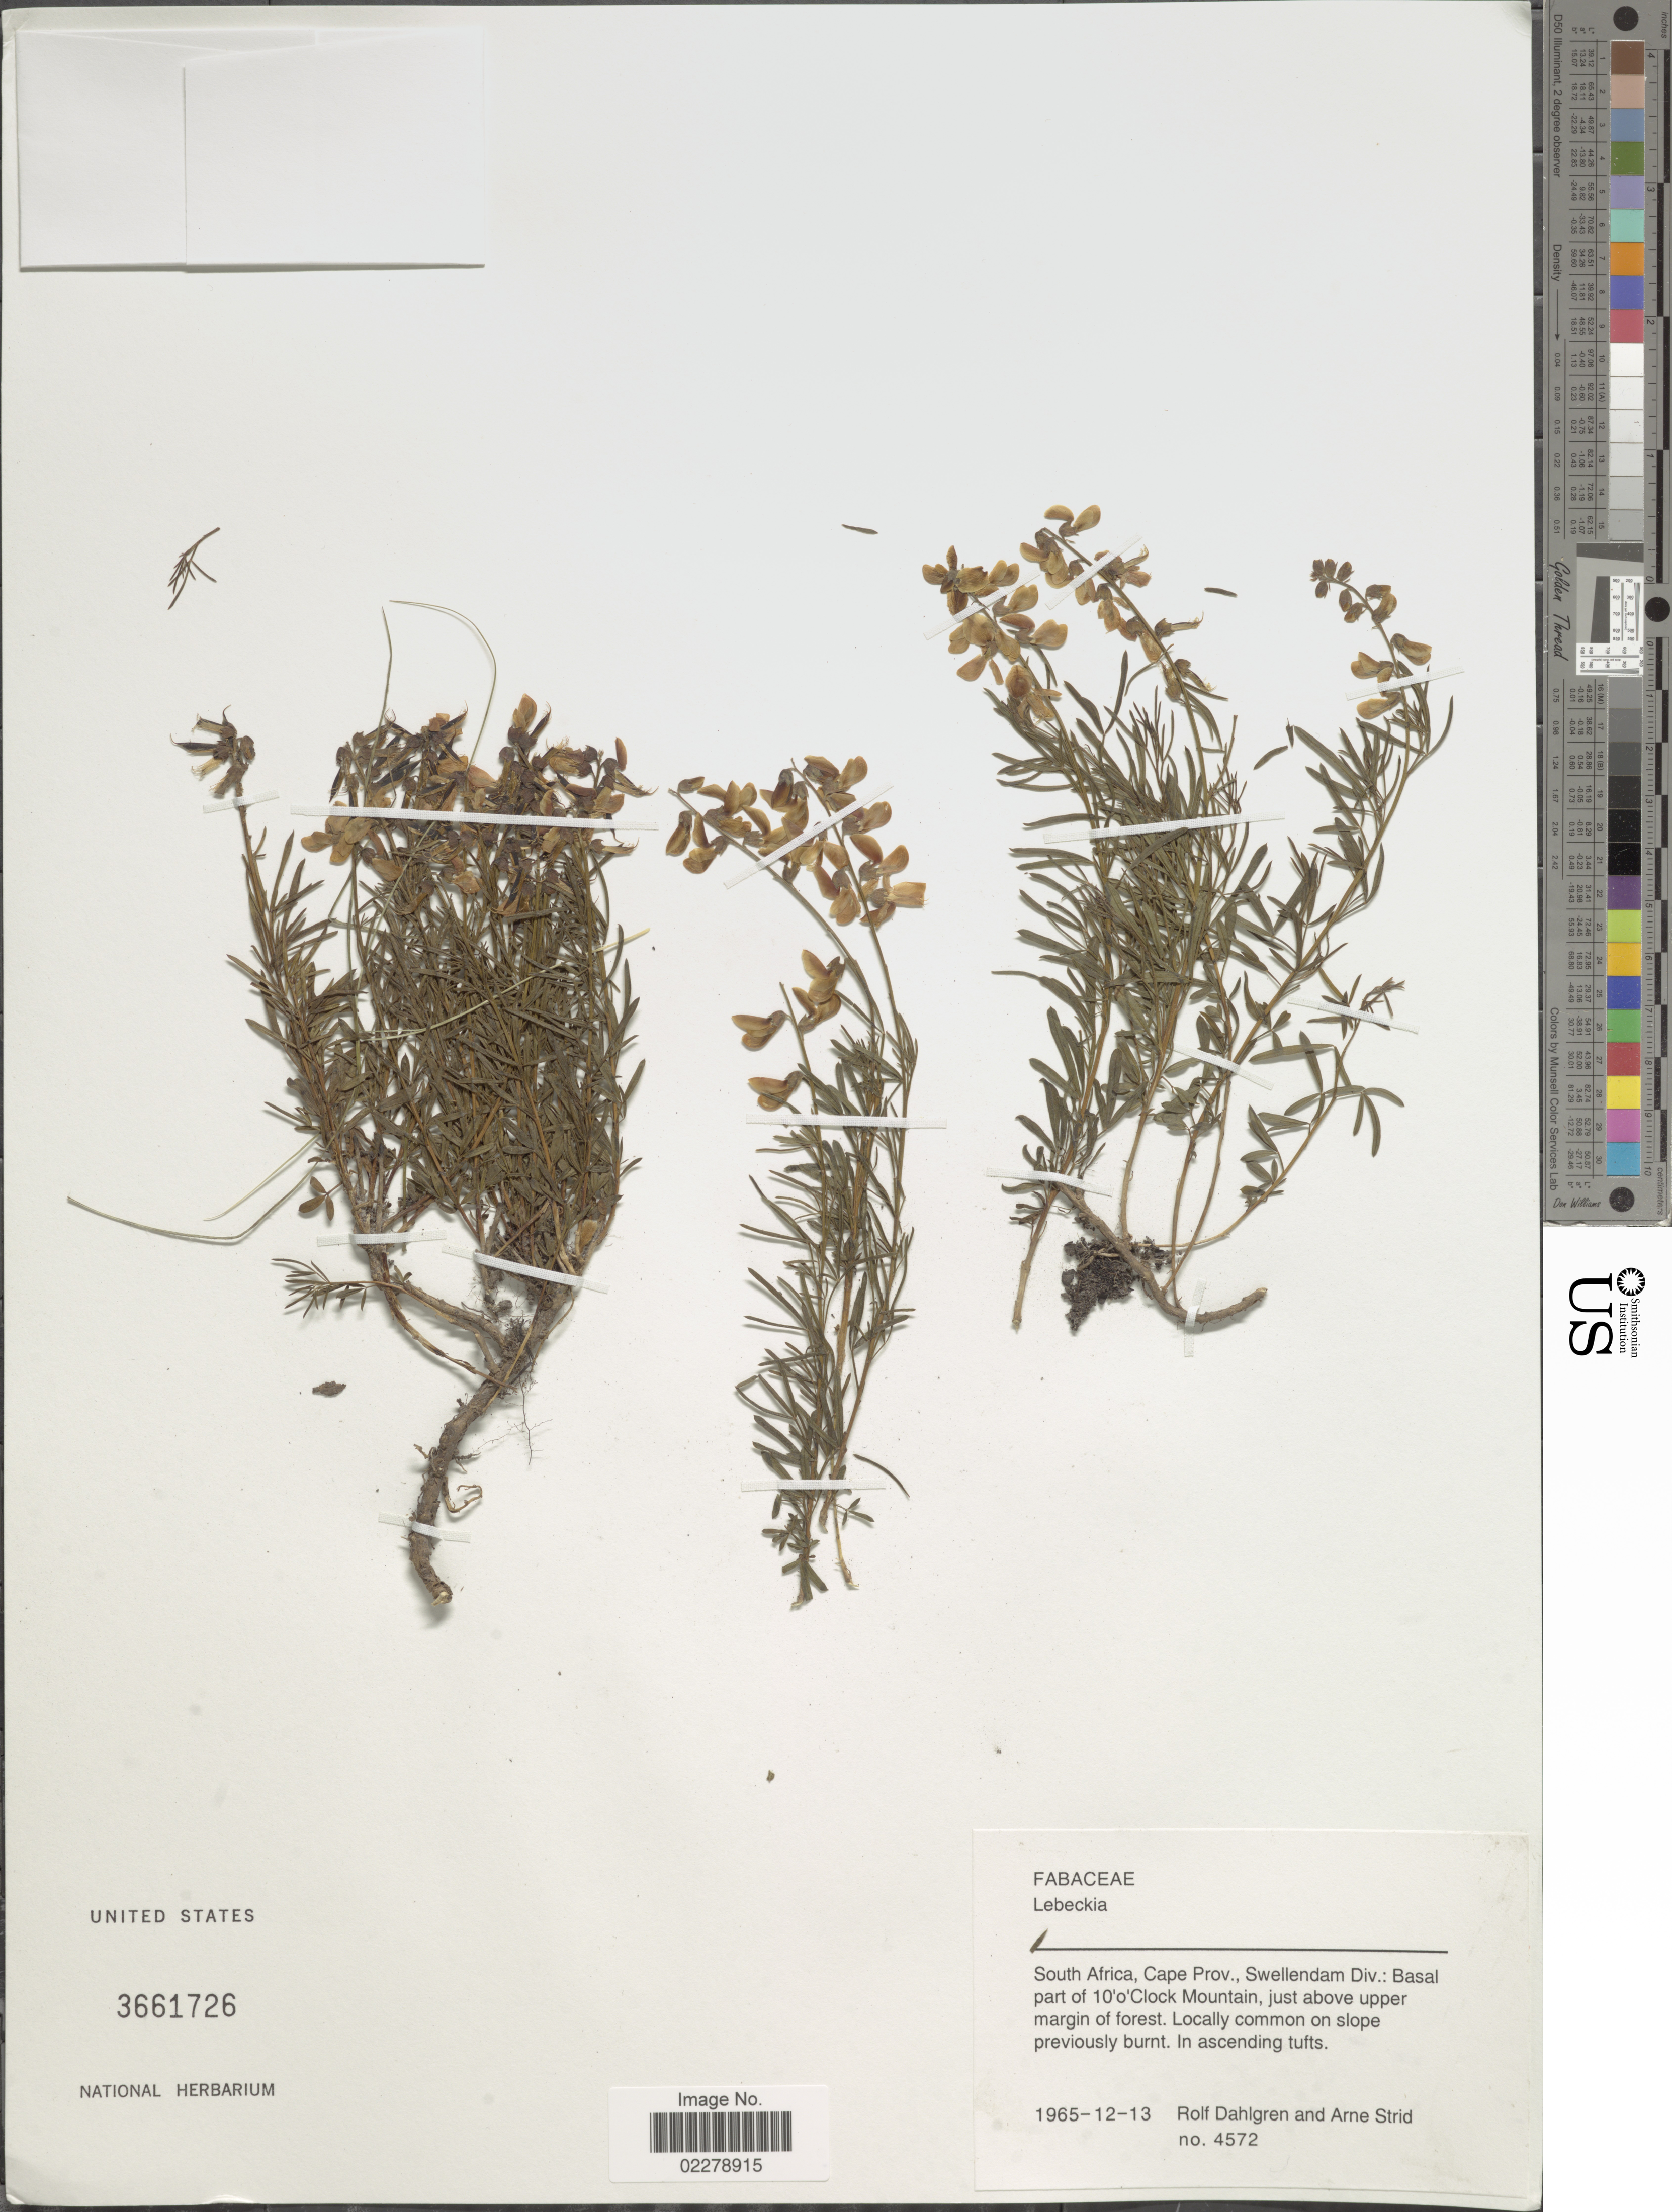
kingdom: Plantae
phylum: Tracheophyta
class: Magnoliopsida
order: Fabales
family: Fabaceae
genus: Lebeckia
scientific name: Lebeckia sp.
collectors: R. Dahlgren & A. Strid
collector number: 4572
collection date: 1965-12-13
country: South Africa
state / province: Western Cape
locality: South Africa, Cape Prov., Swellendam Div.: Basal part of 10'o'Clock Mountain, just above upper margin of forest. Locally common on slope previously burnt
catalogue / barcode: US 3661726